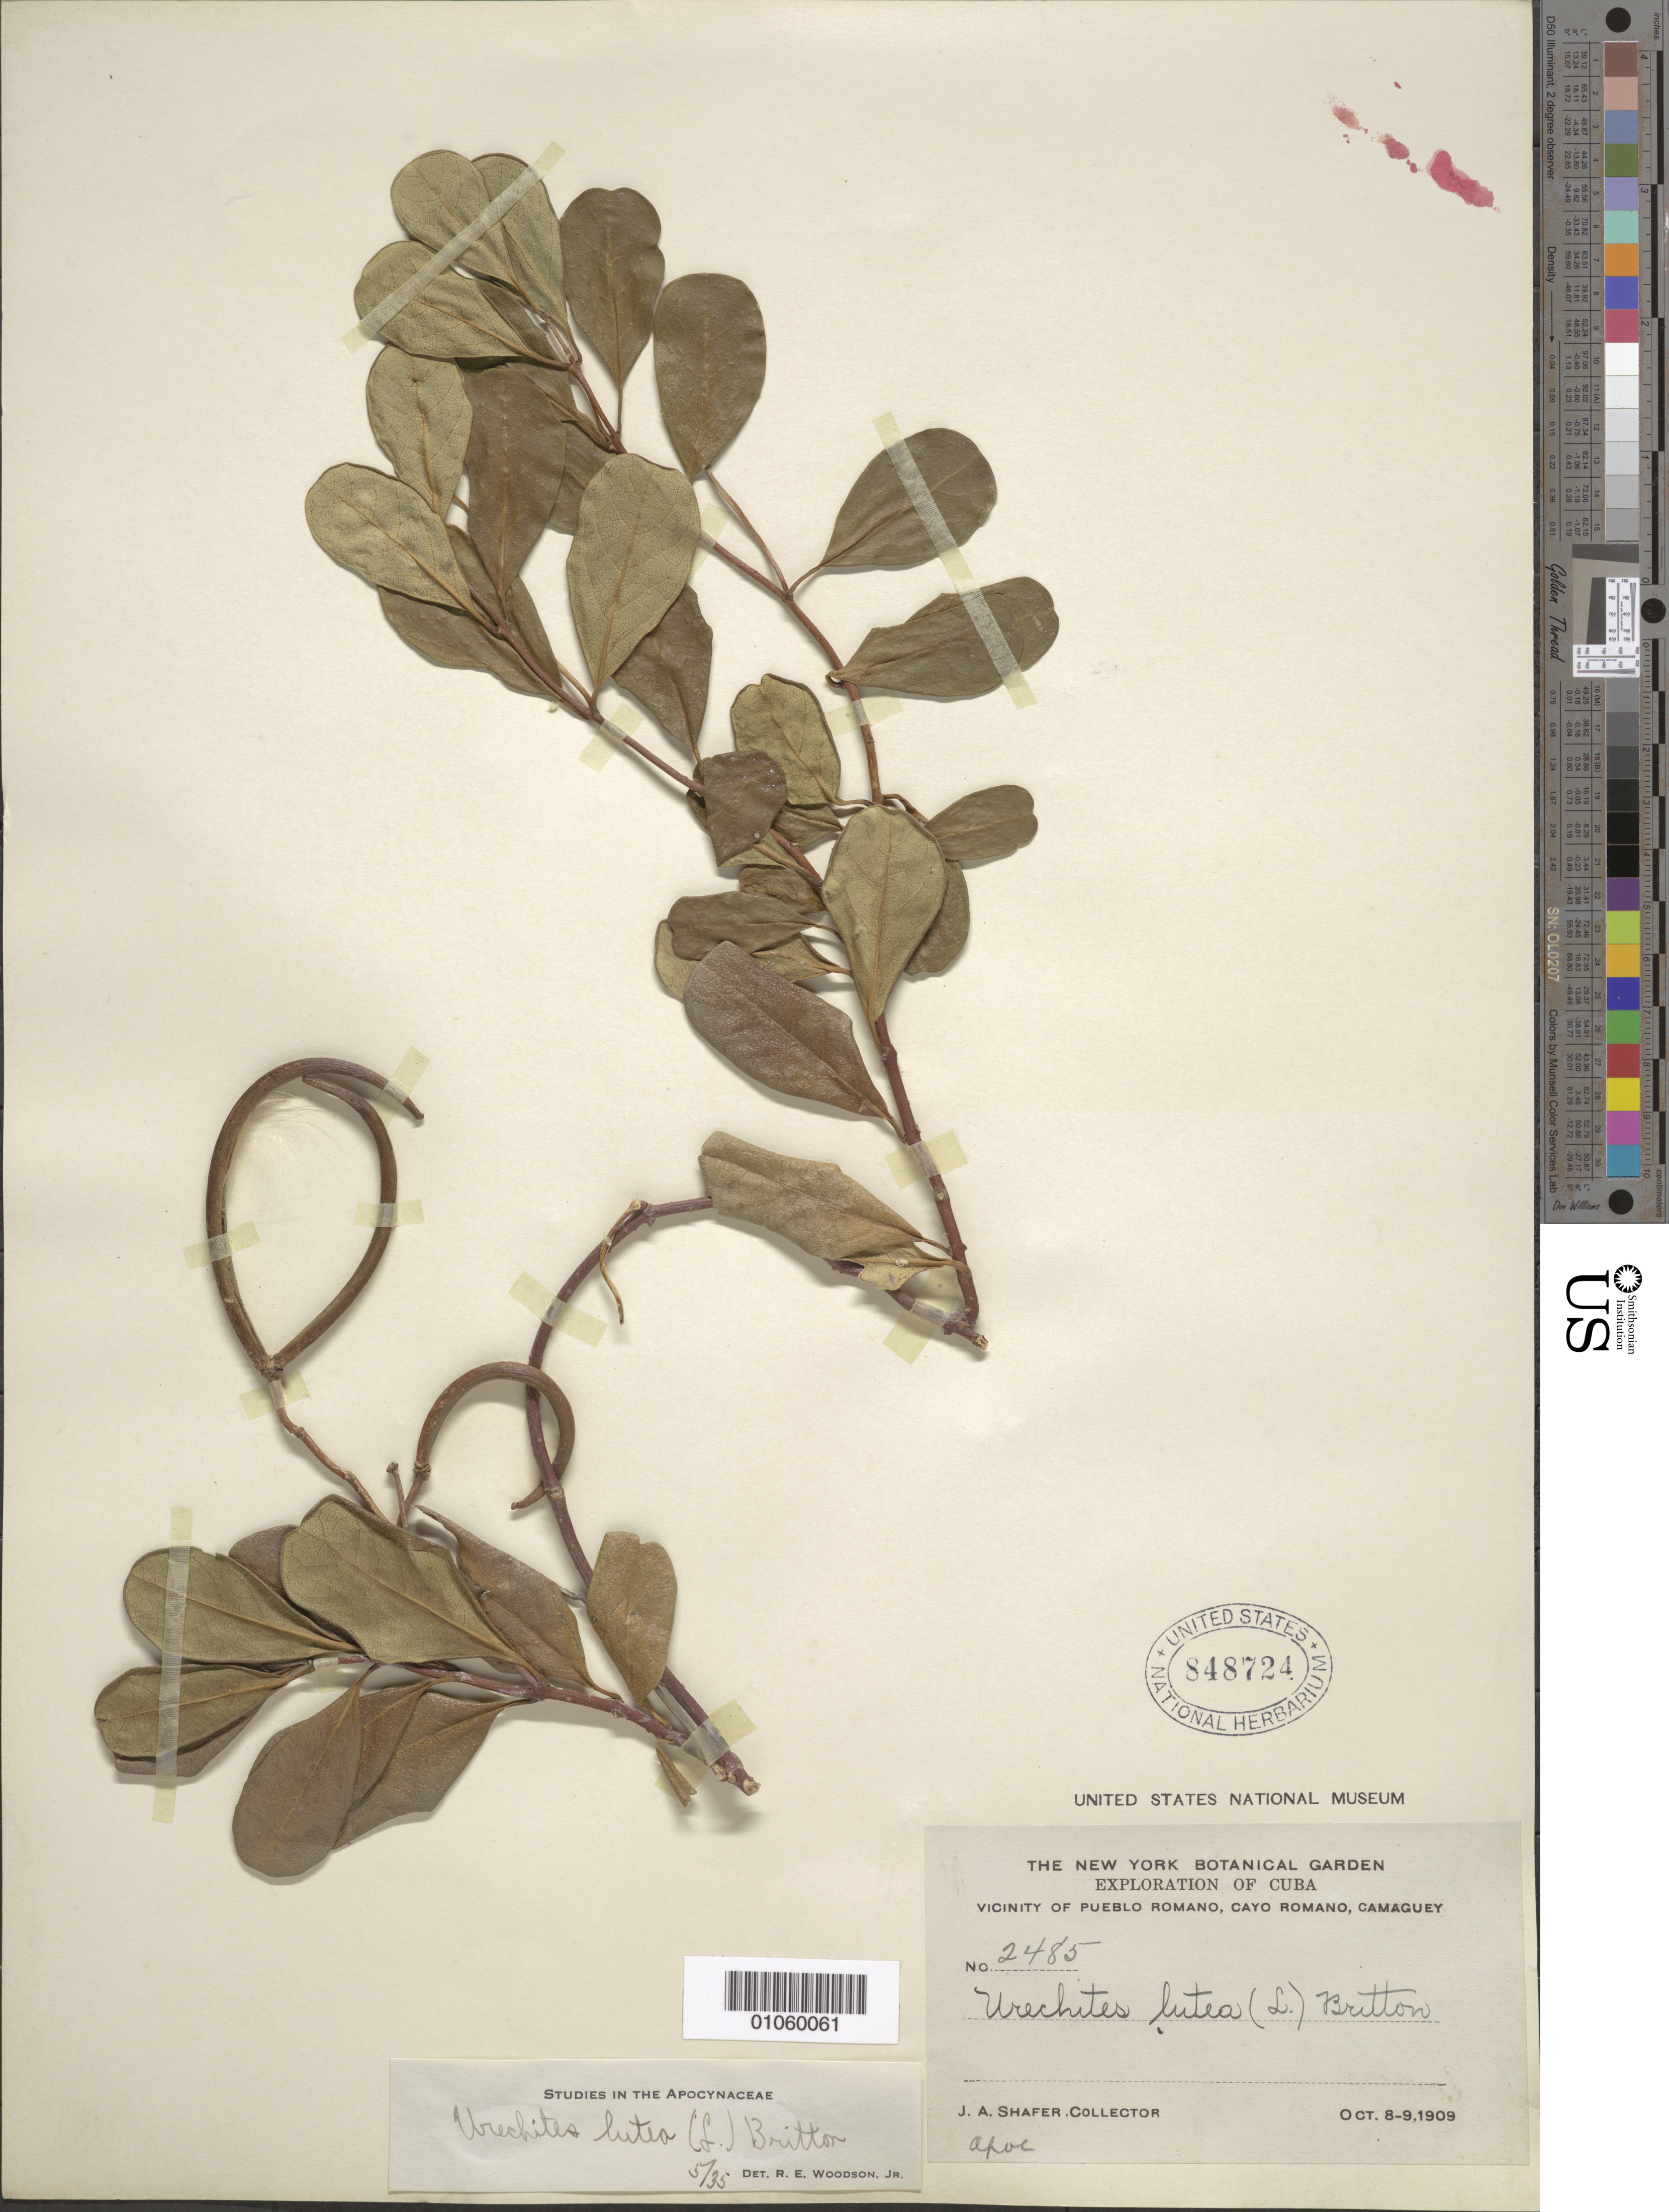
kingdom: Plantae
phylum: Tracheophyta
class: Magnoliopsida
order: Gentianales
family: Apocynaceae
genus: Urechites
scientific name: Urechites lutea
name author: (L.) Britton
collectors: J. A. Shafer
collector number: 2485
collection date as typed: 08 Oct 1909 to 09 Oct 1909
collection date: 1909-10-08/1909-10-09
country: Cuba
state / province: Camagüey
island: Cuba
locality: Vicinity of Pueblo Romano, Cayo Romano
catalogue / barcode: US 848724